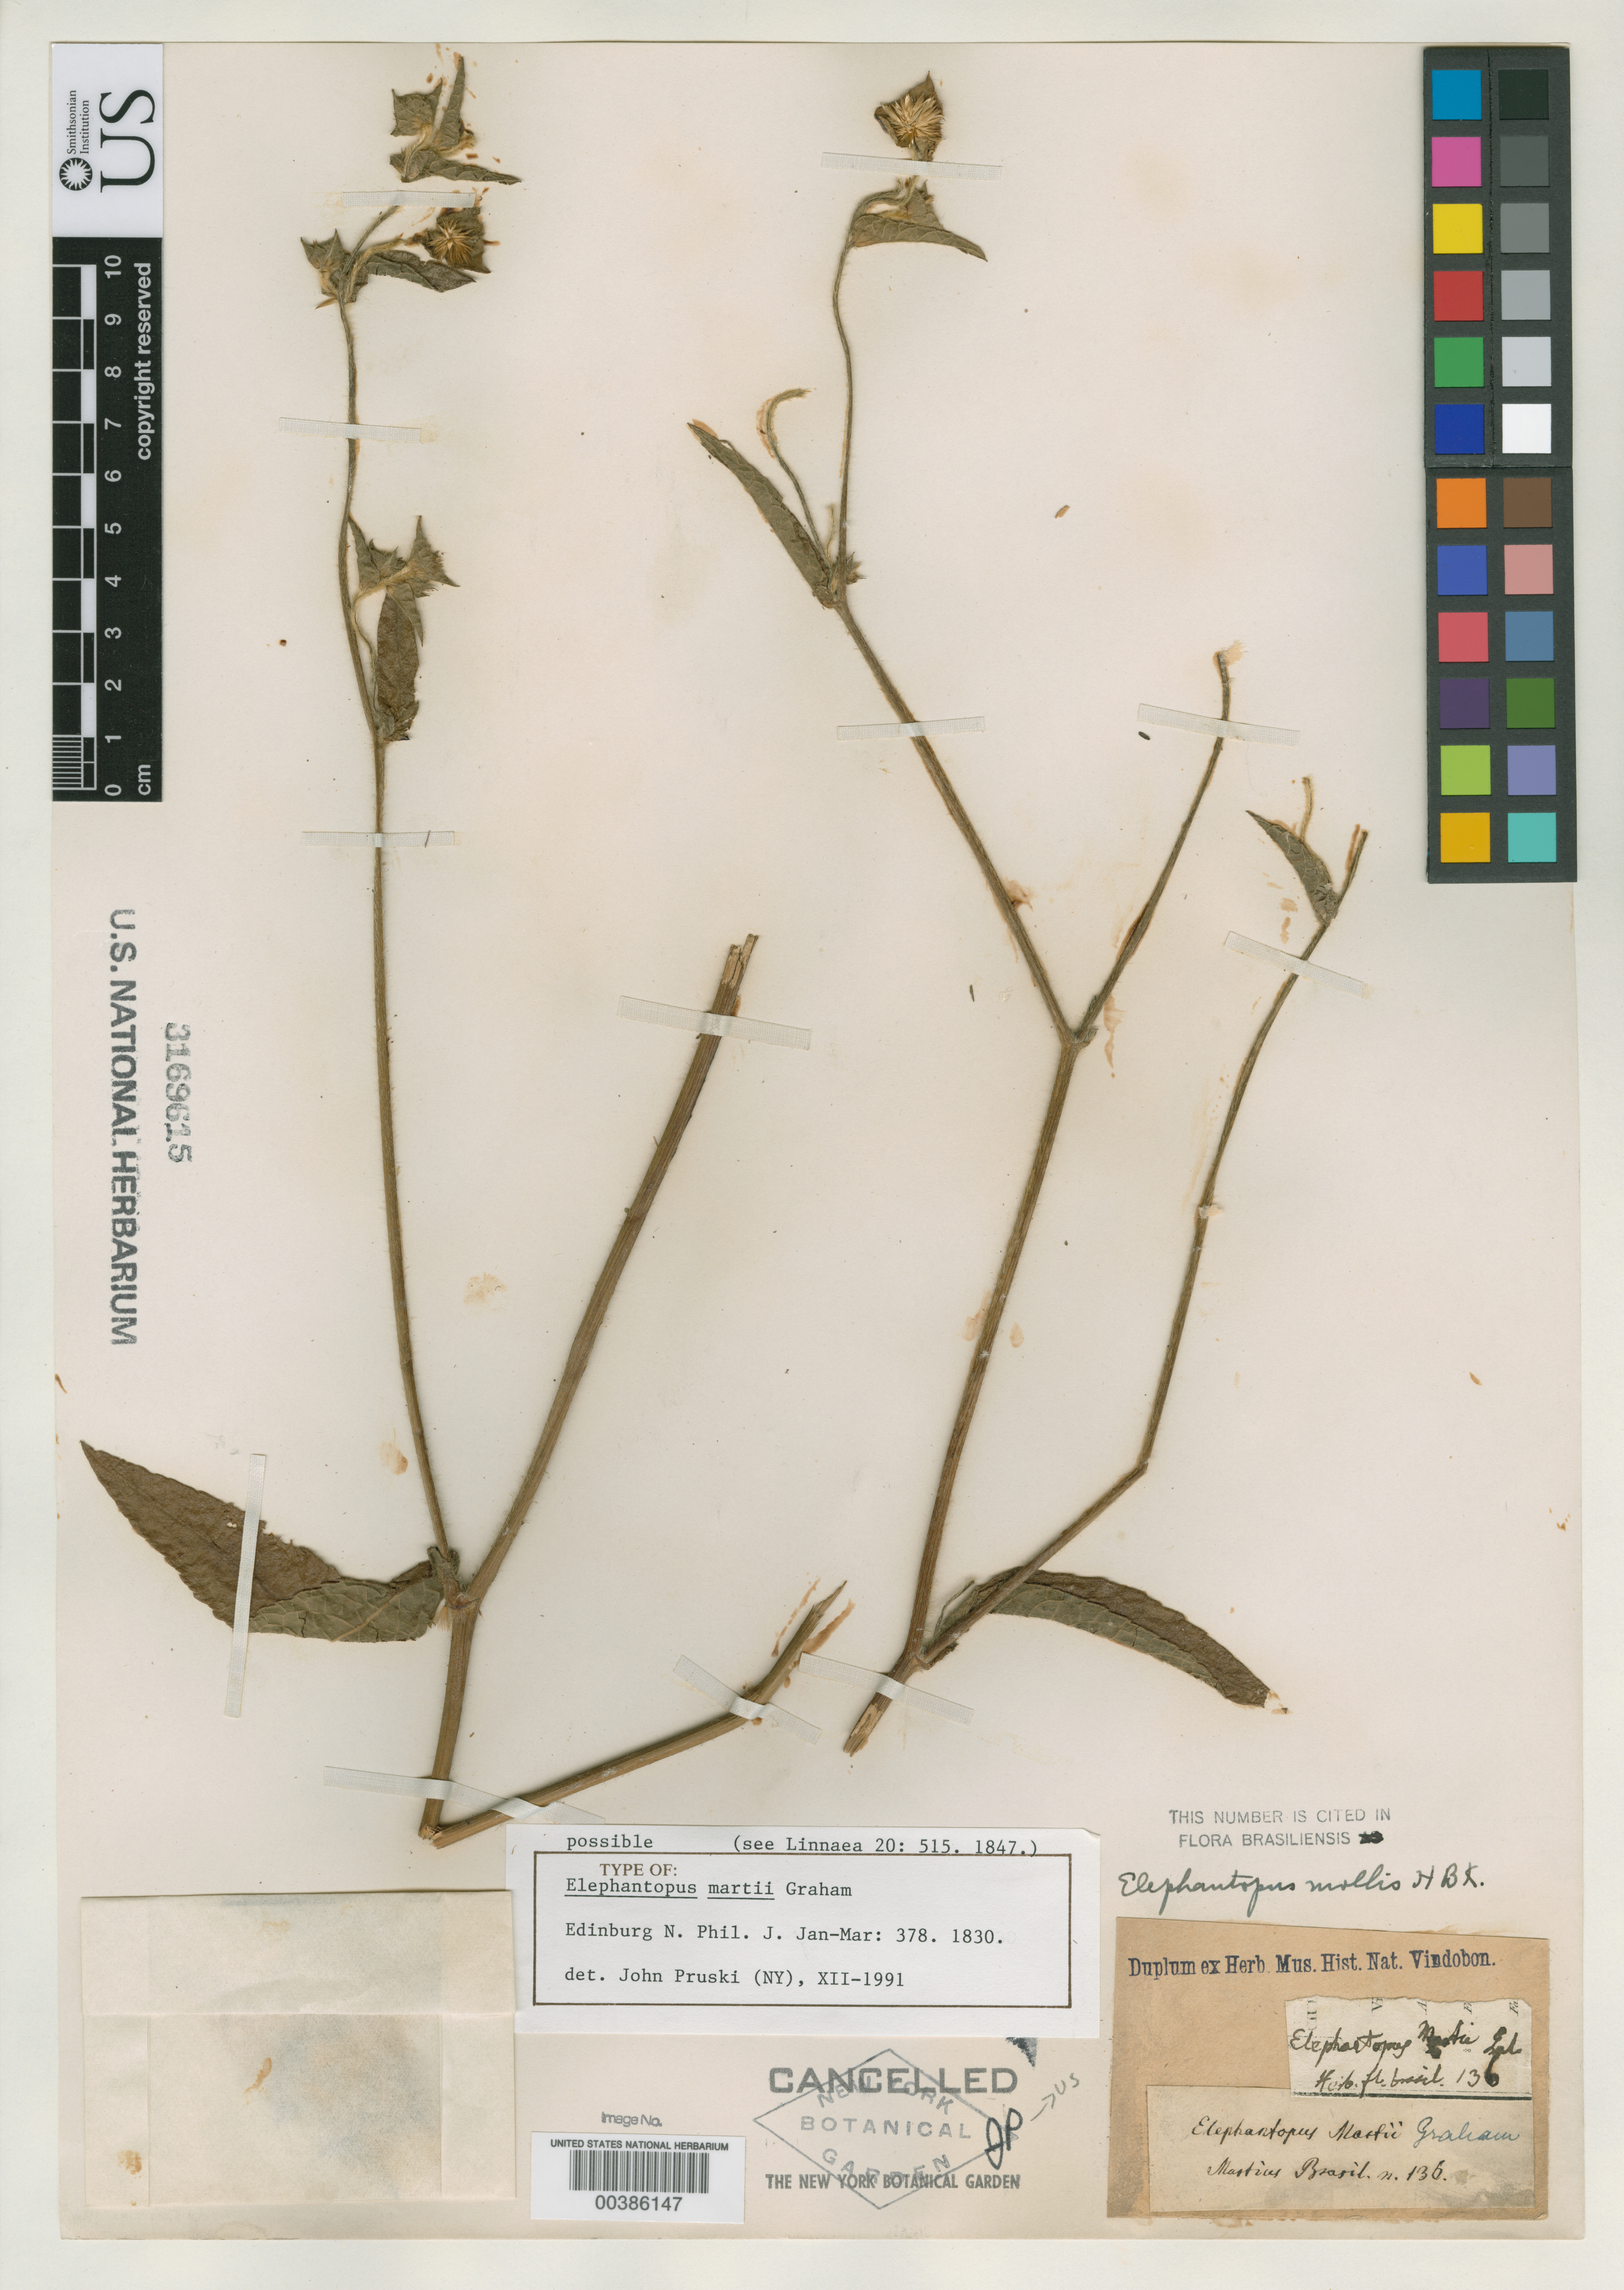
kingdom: Plantae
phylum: Tracheophyta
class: Magnoliopsida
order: Asterales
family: Asteraceae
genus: Elephantopus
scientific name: Elephantopus martii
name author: Graham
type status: Possible Type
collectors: C. F. Martius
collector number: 136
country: Brazil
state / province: Minas Gerais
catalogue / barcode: US 3169615